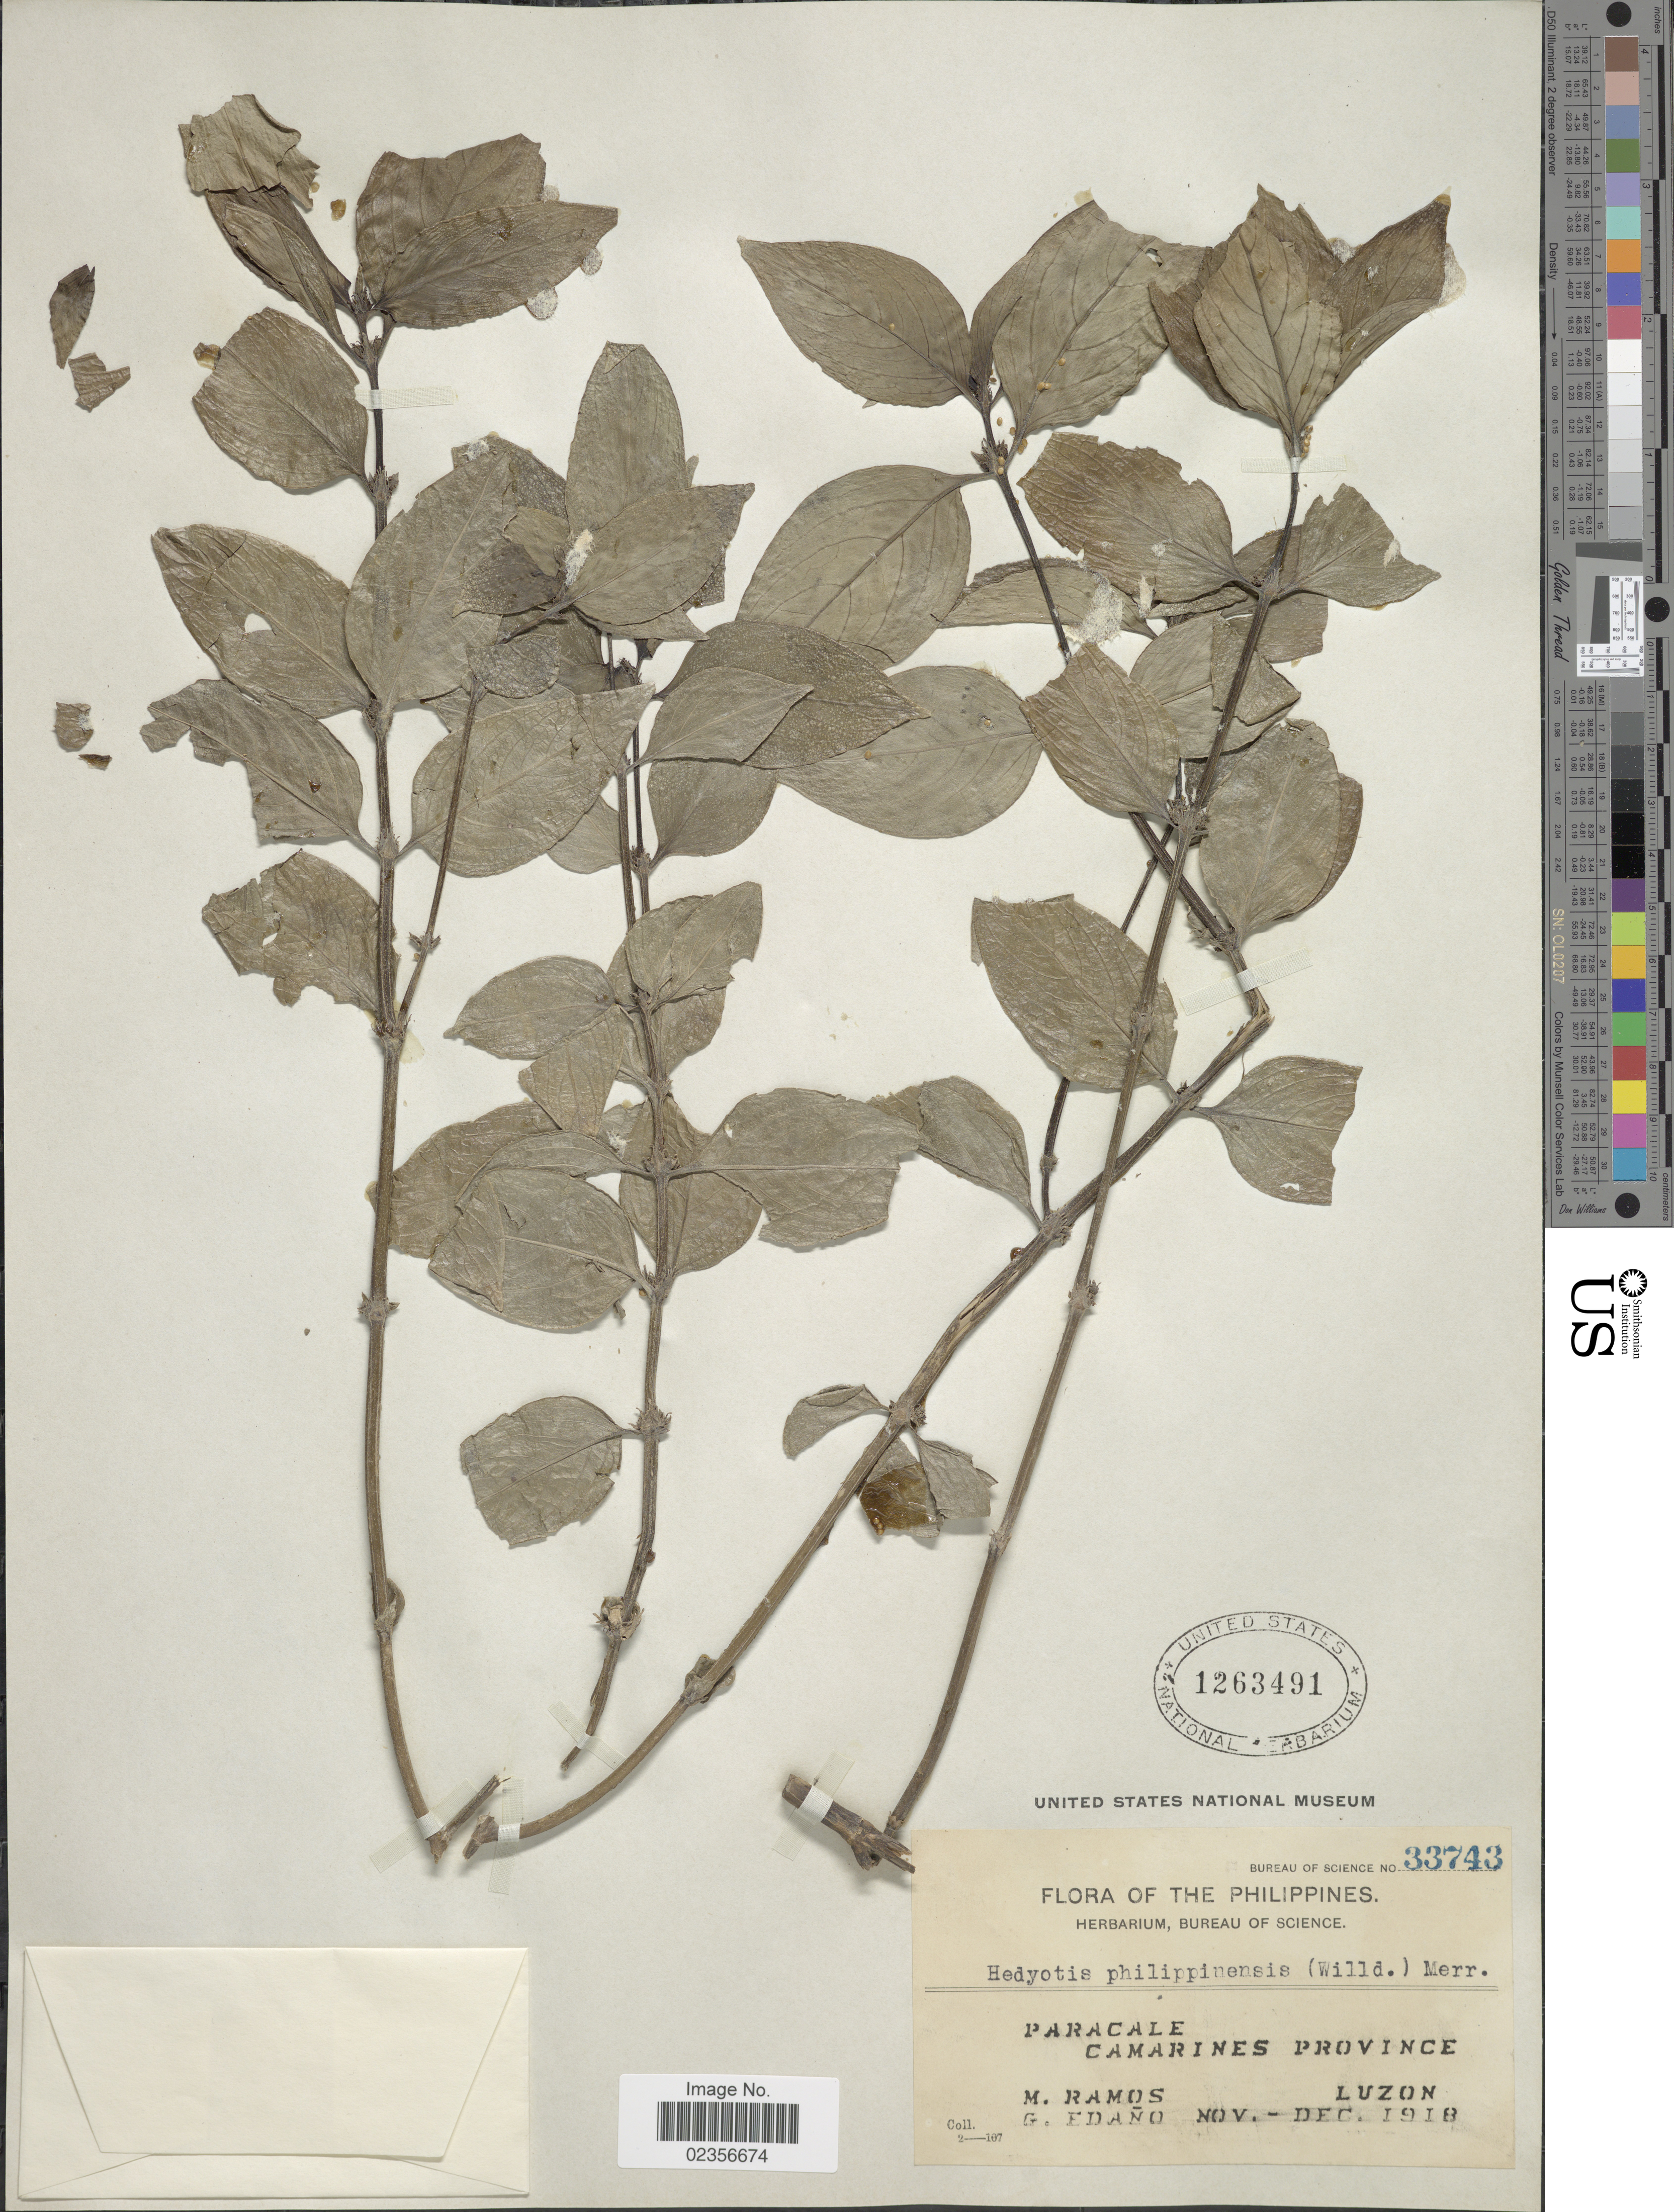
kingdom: Plantae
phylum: Tracheophyta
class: Magnoliopsida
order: Gentianales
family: Rubiaceae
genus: Hedyotis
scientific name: Hedyotis philippensis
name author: (Willd. ex Spreng.) Merr. ex C.B. Rob.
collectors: M. Ramos & G. Edaño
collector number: Bureau of Science 33743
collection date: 1918-11/1918-12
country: Philippines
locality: Paracale Camarines Province Luzon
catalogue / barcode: US 1263491